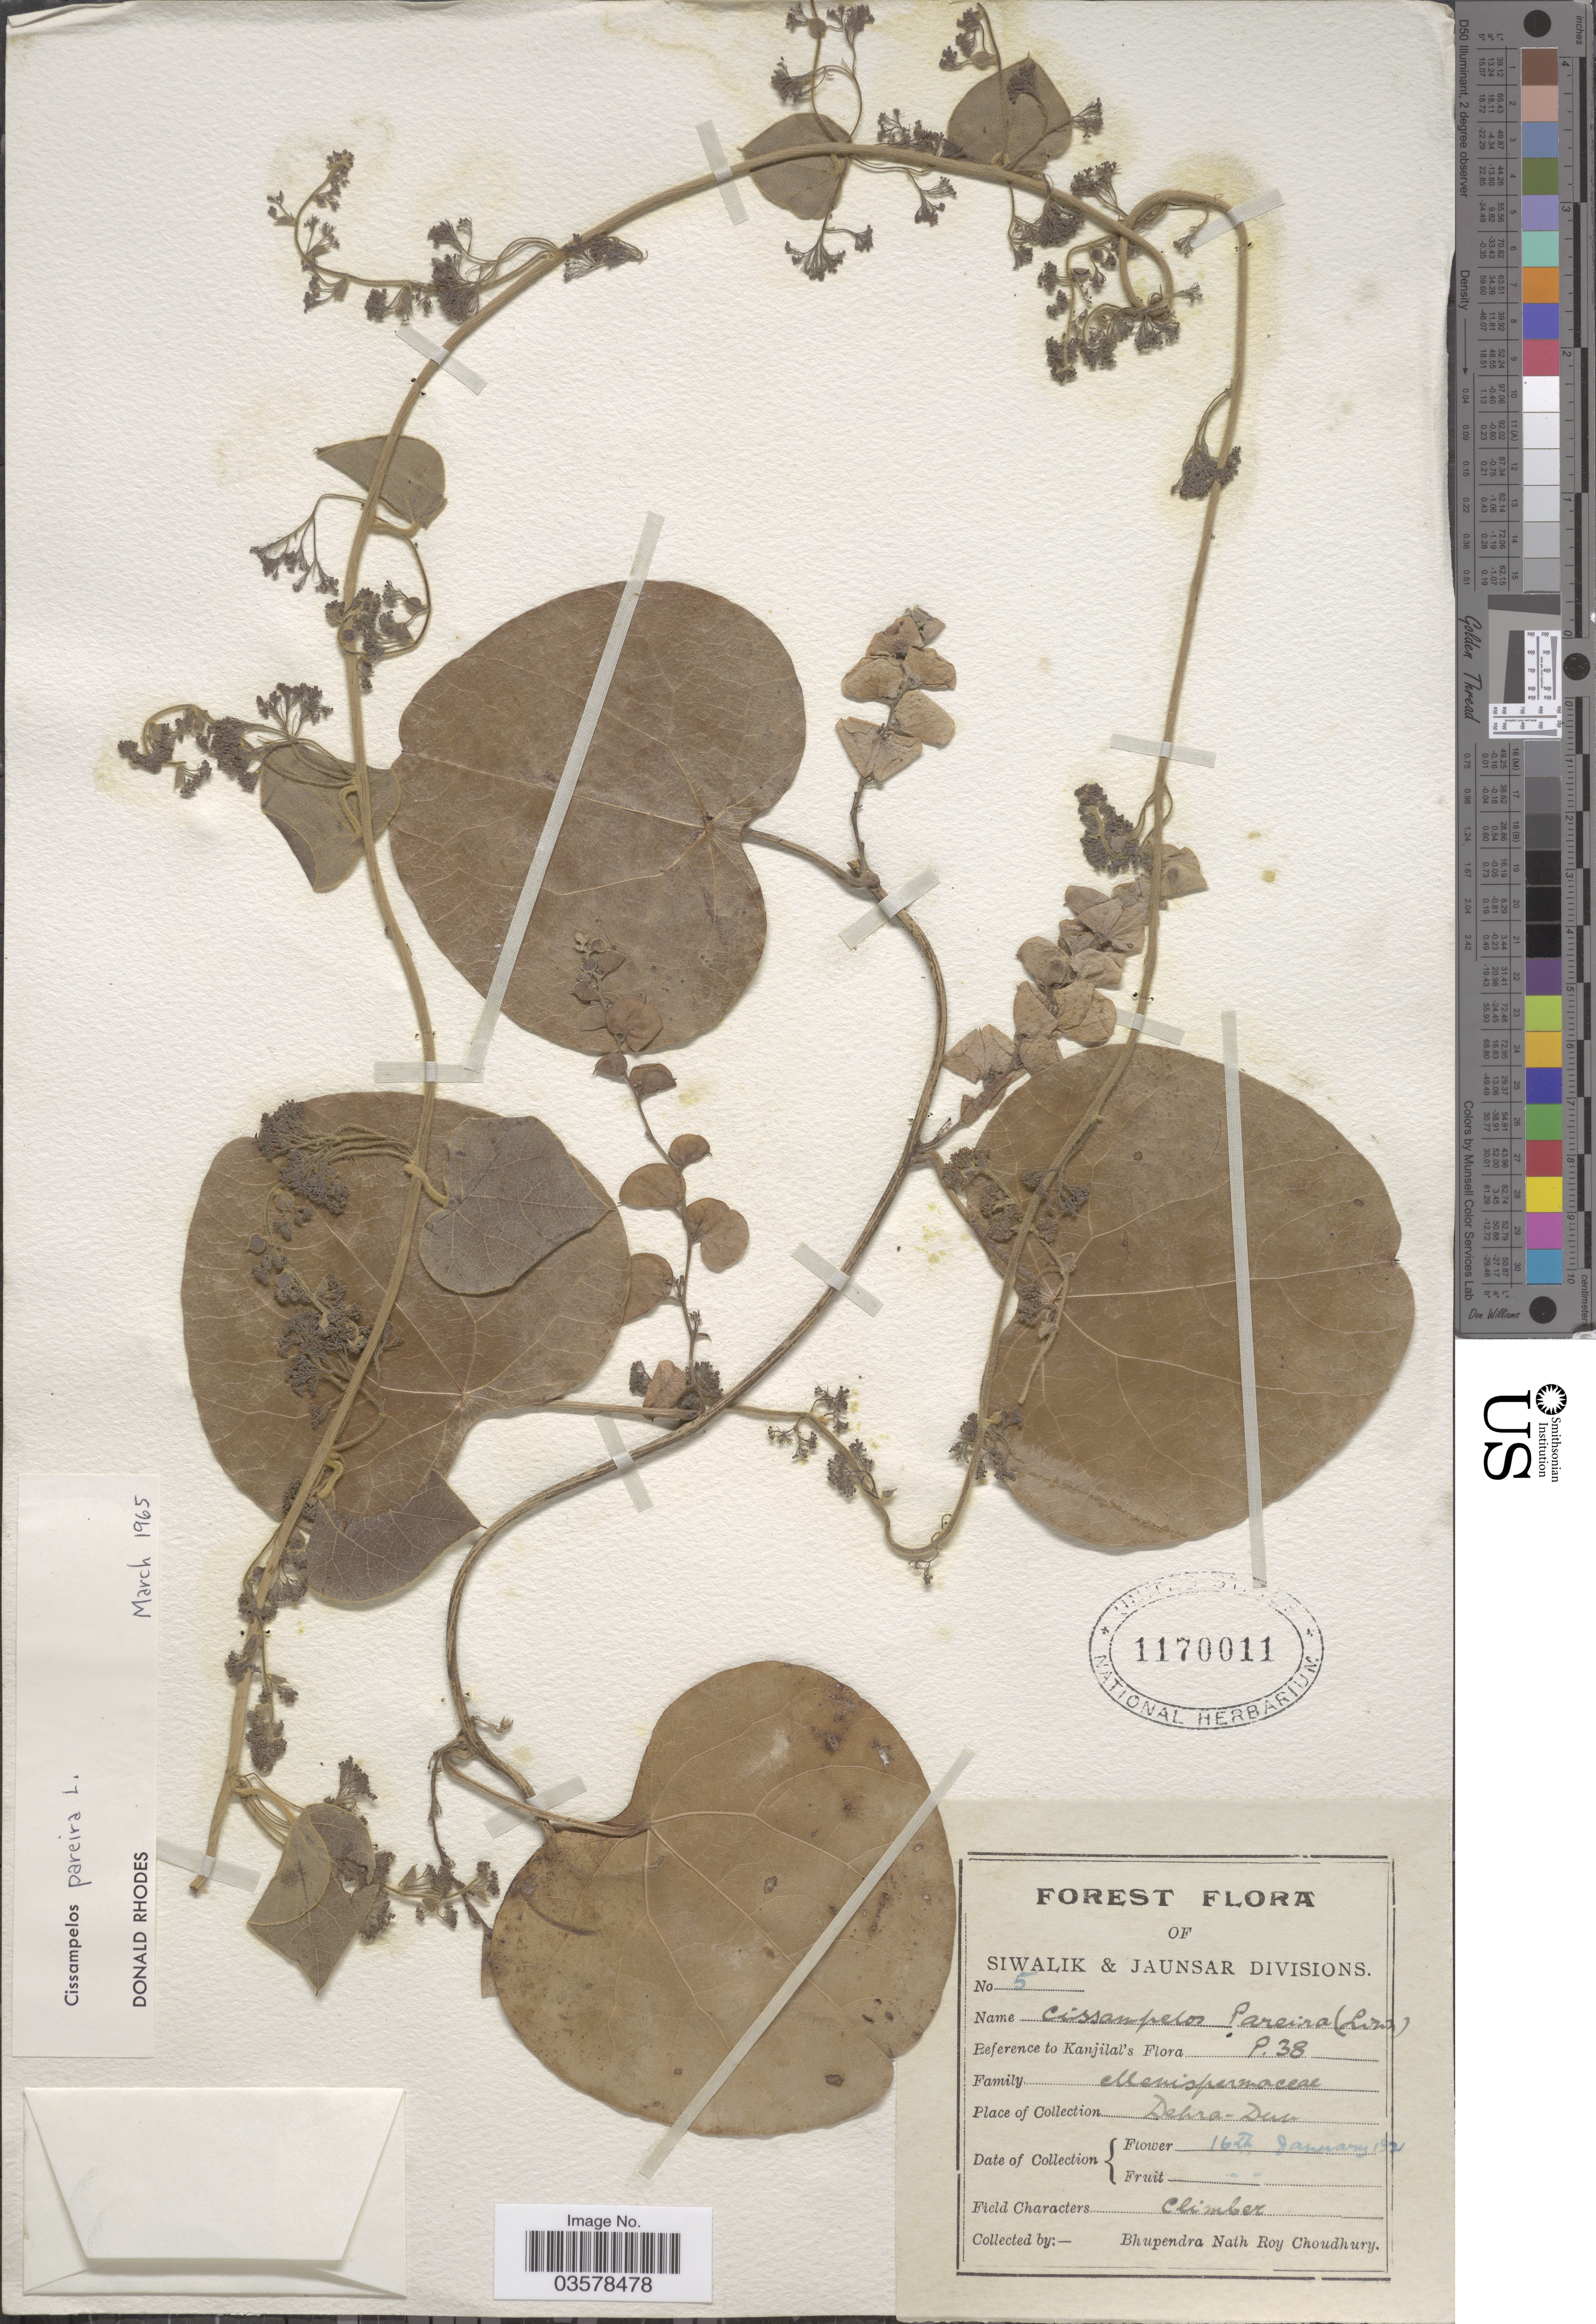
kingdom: Plantae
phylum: Tracheophyta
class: Magnoliopsida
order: Ranunculales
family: Menispermaceae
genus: Cissampelos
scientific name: Cissampelos pareira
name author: L.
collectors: B. Choudhury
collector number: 5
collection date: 1921-01-16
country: India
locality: Siwalik & Jaunsar Divisions. Dehra-Dun.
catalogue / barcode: US 1170011